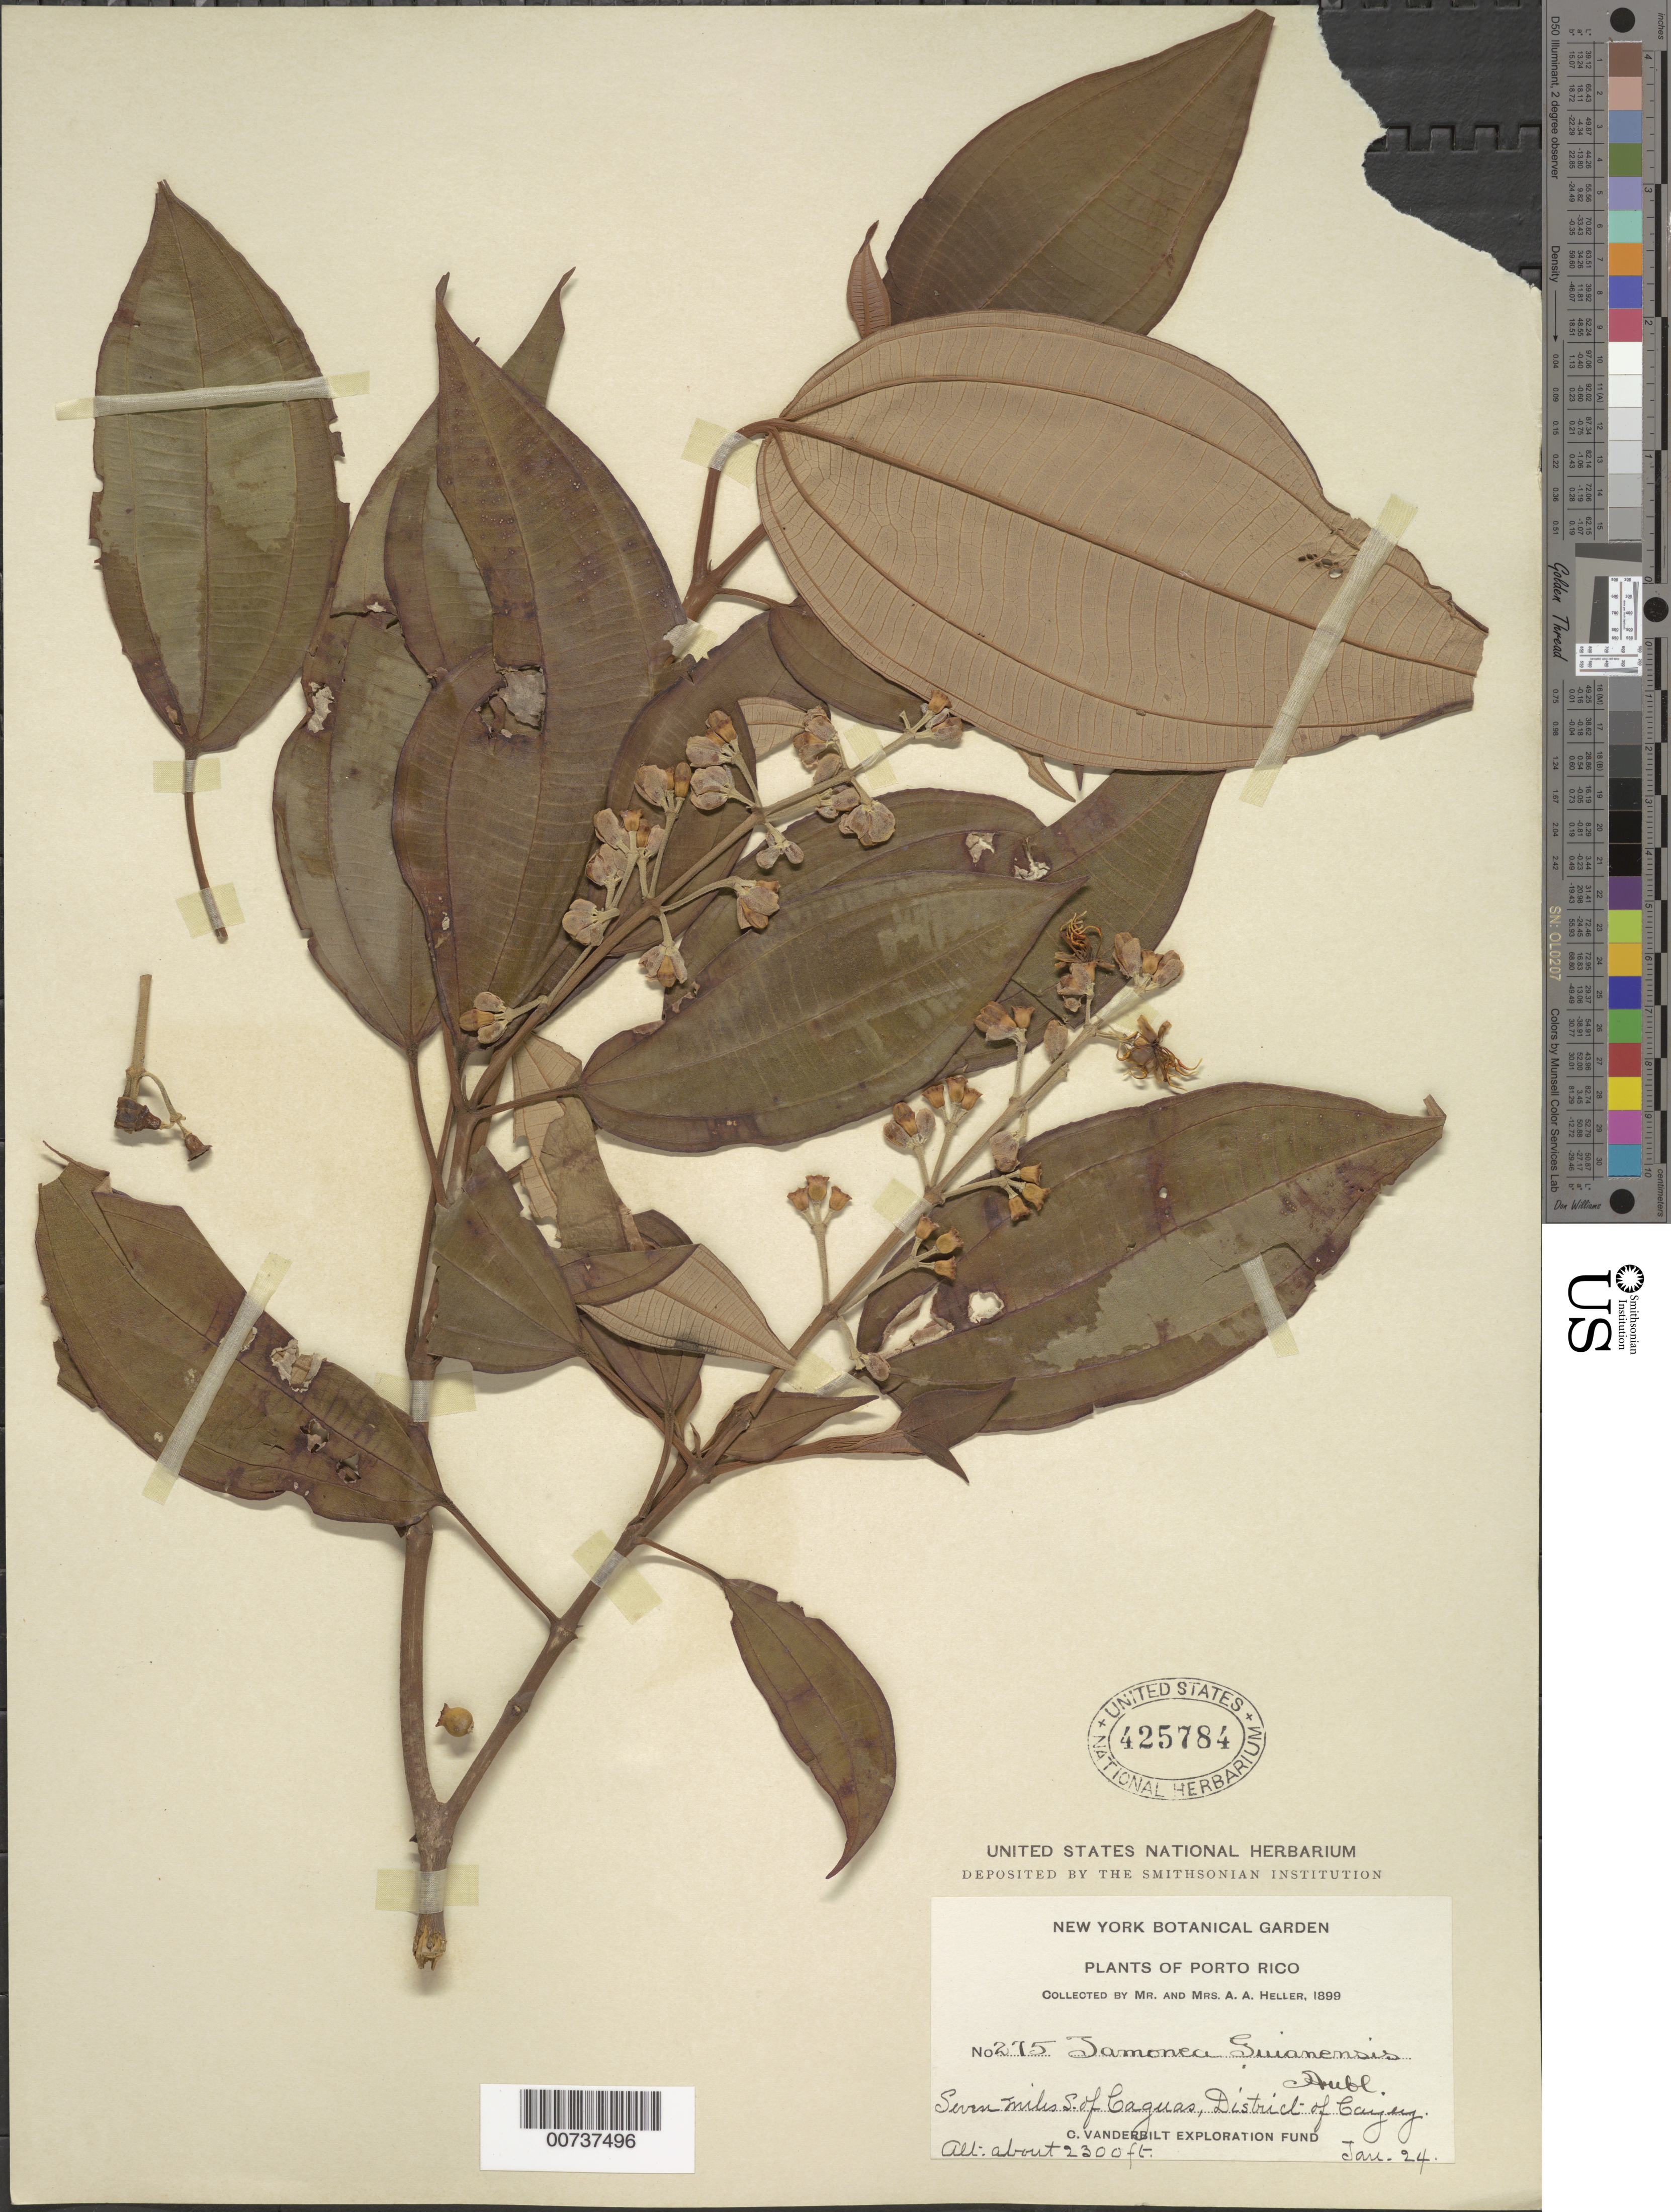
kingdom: Plantae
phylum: Tracheophyta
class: Magnoliopsida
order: Myrtales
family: Melastomataceae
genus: Miconia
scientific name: Miconia mirabilis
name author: (Aubl.) L.O. Williams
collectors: A. A. Heller & E. G. Heller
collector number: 275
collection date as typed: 24 Jan 1899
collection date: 1899-01-24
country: Puerto Rico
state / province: Cayey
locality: Seven miles South of Caguas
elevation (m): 701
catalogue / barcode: US 425784